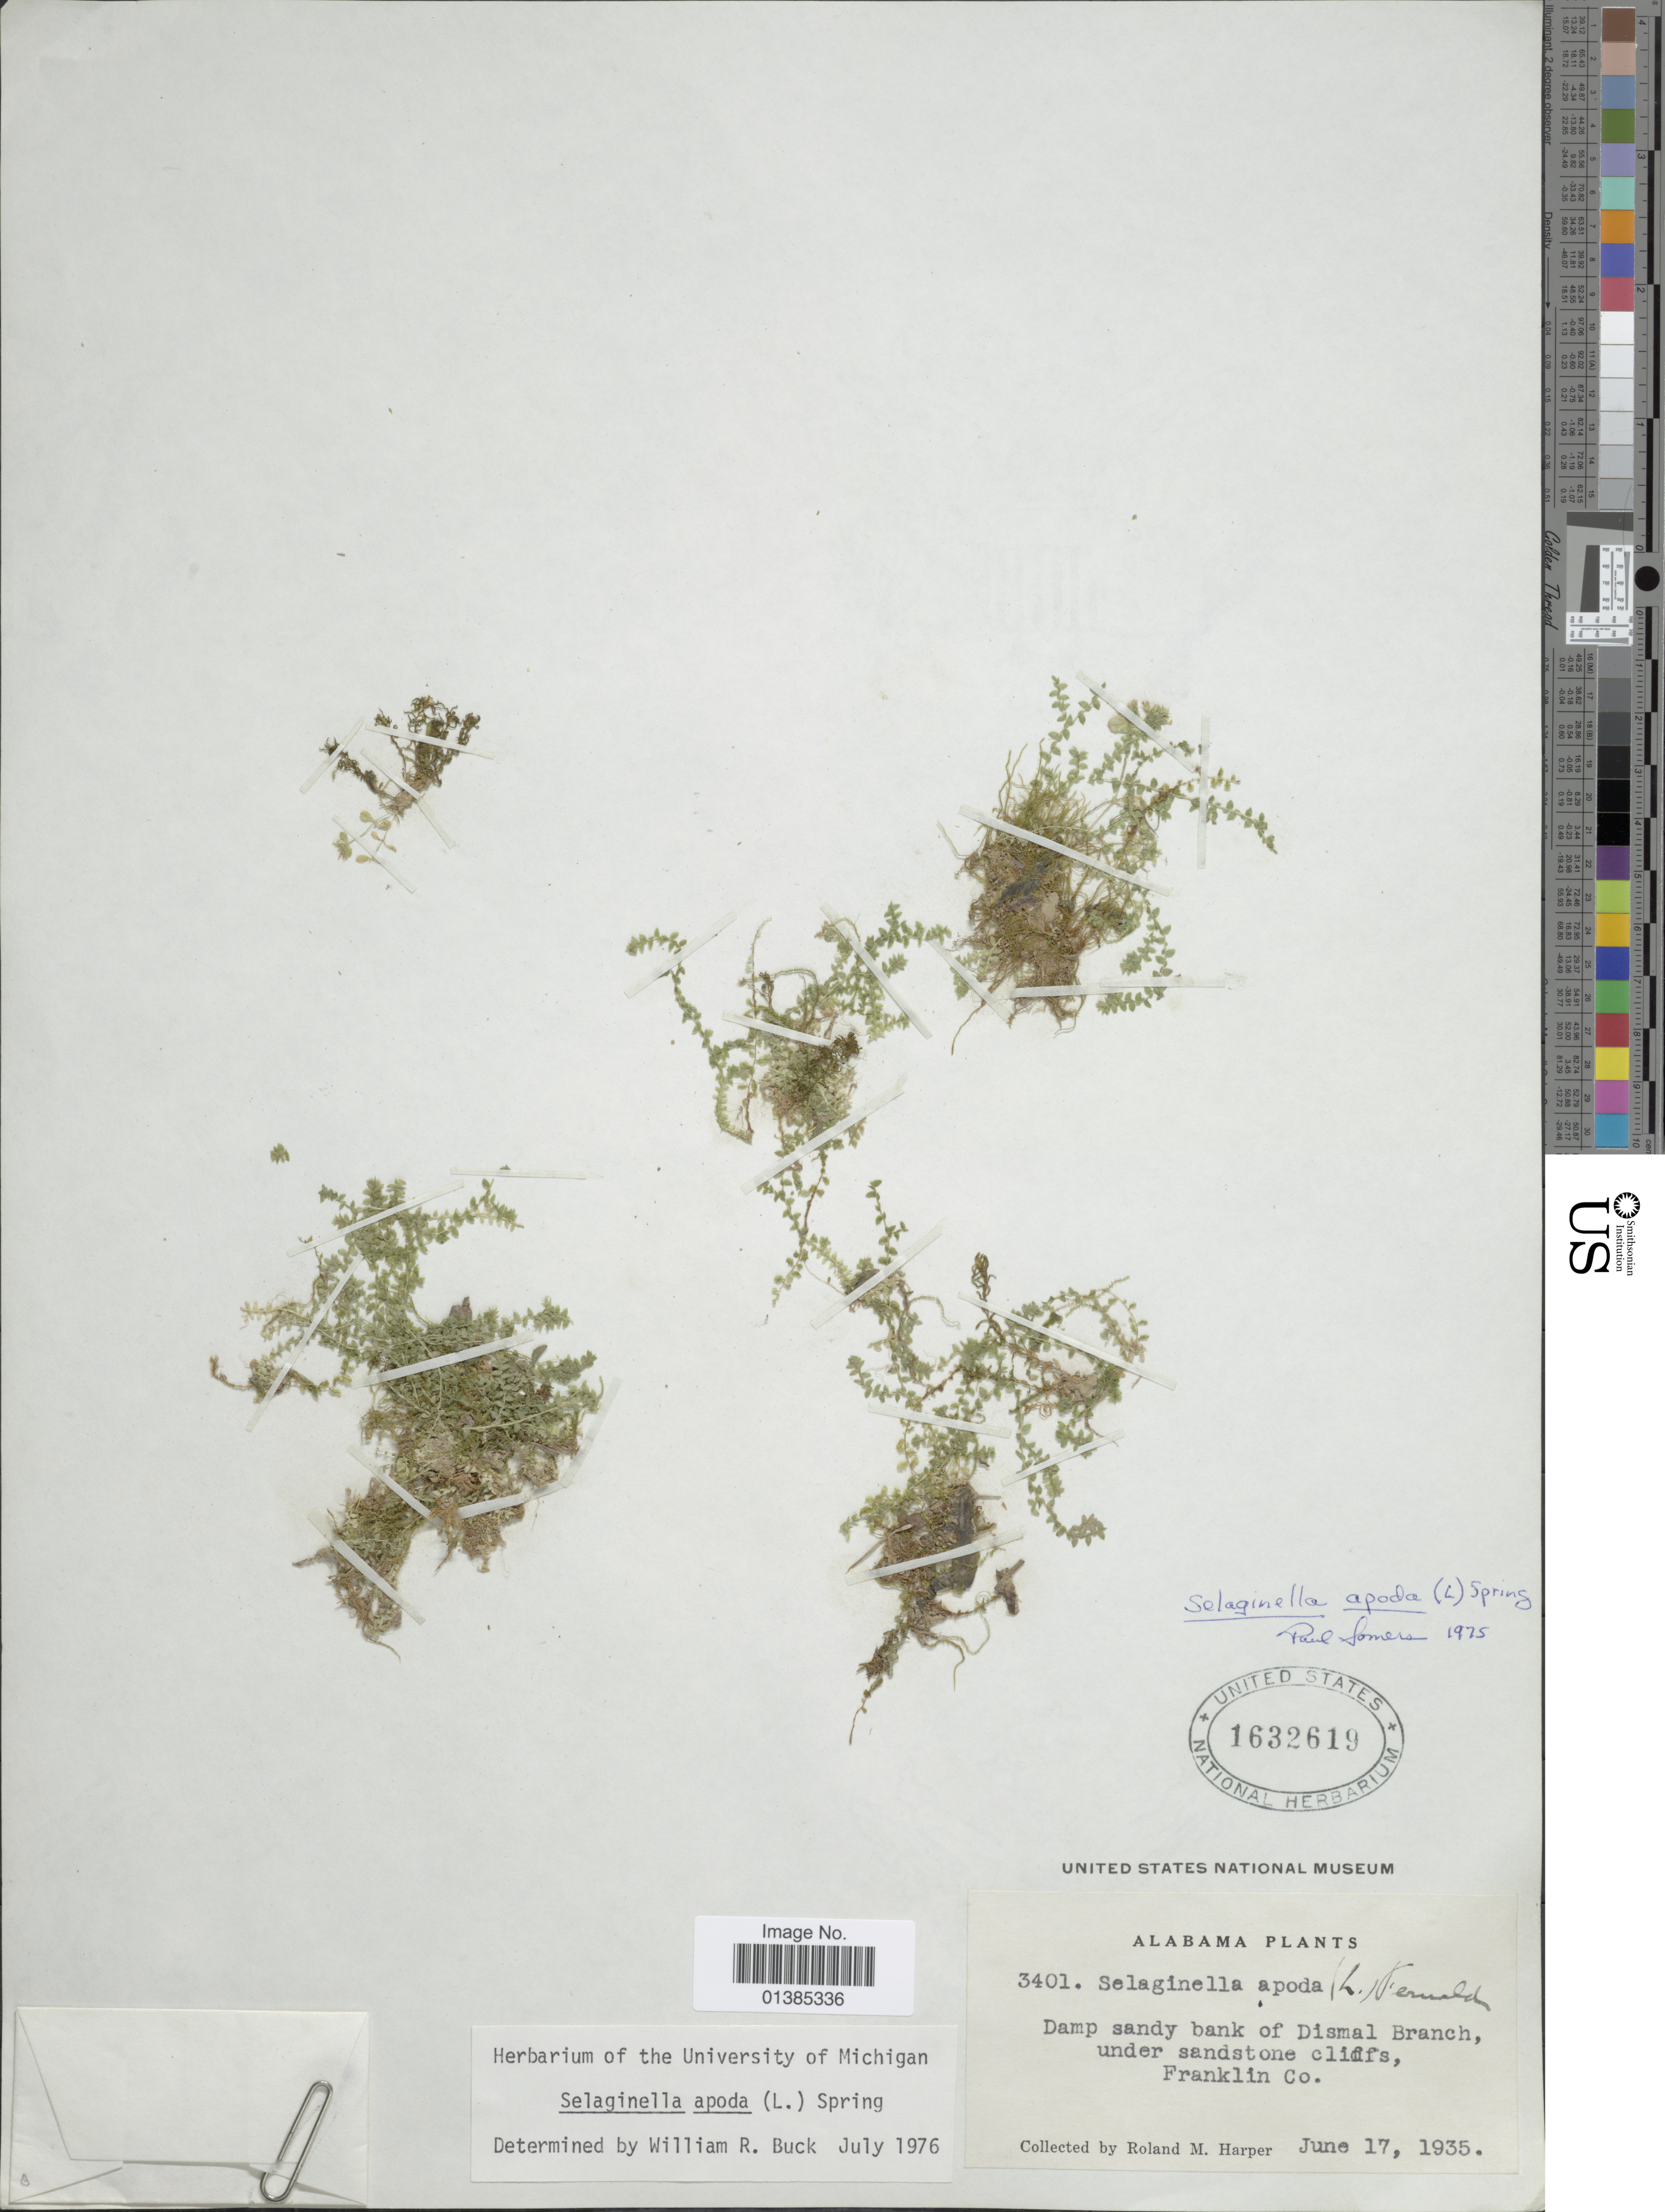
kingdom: Plantae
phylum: Tracheophyta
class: Lycopodiopsida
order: Selaginellales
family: Selaginellaceae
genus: Selaginella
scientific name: Selaginella apus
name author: Spring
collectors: R. M. Harper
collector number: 3401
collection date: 1935-06-17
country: United States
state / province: Alabama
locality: Damp sandy bank of Dismal Branch, under sandstone cliffs, Franklin Co.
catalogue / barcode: US 1632619